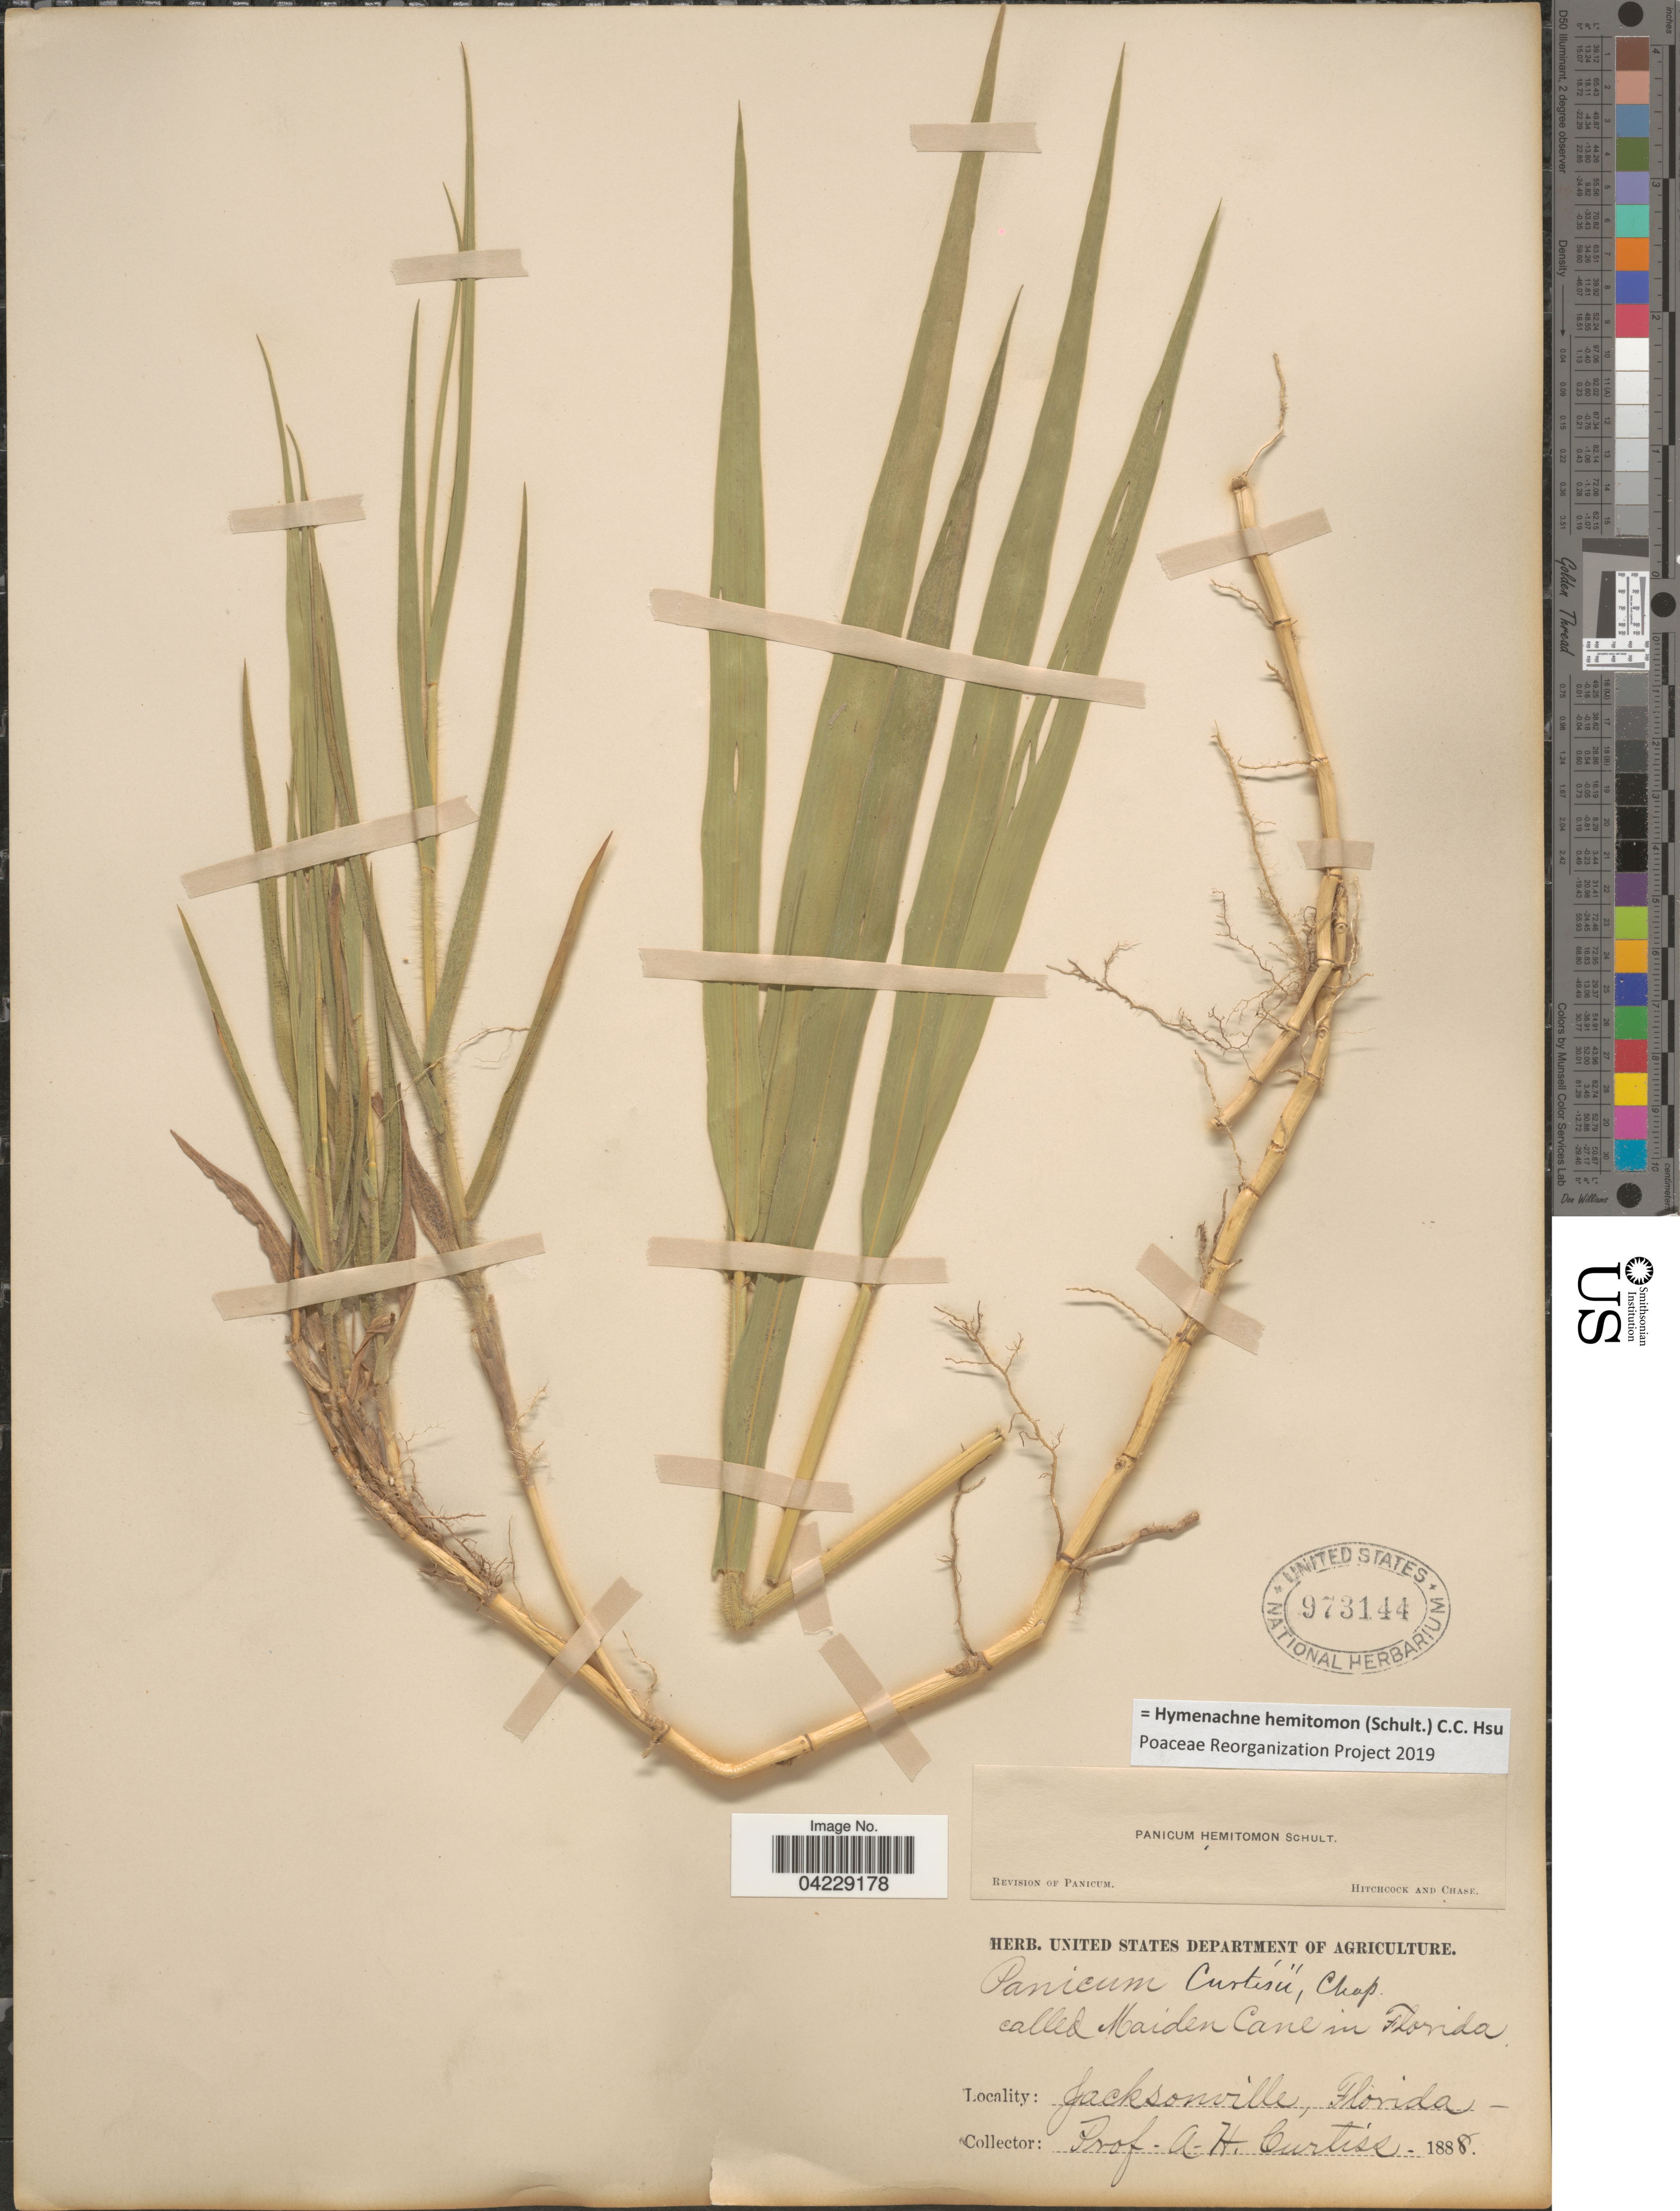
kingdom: Plantae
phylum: Tracheophyta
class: Liliopsida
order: Poales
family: Poaceae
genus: Hymenachne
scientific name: Hymenachne hemitomon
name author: (Schult.) C. C. Hsu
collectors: A. H. Curtiss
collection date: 1888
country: United States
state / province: Florida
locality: Jacksonville.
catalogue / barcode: US 973144